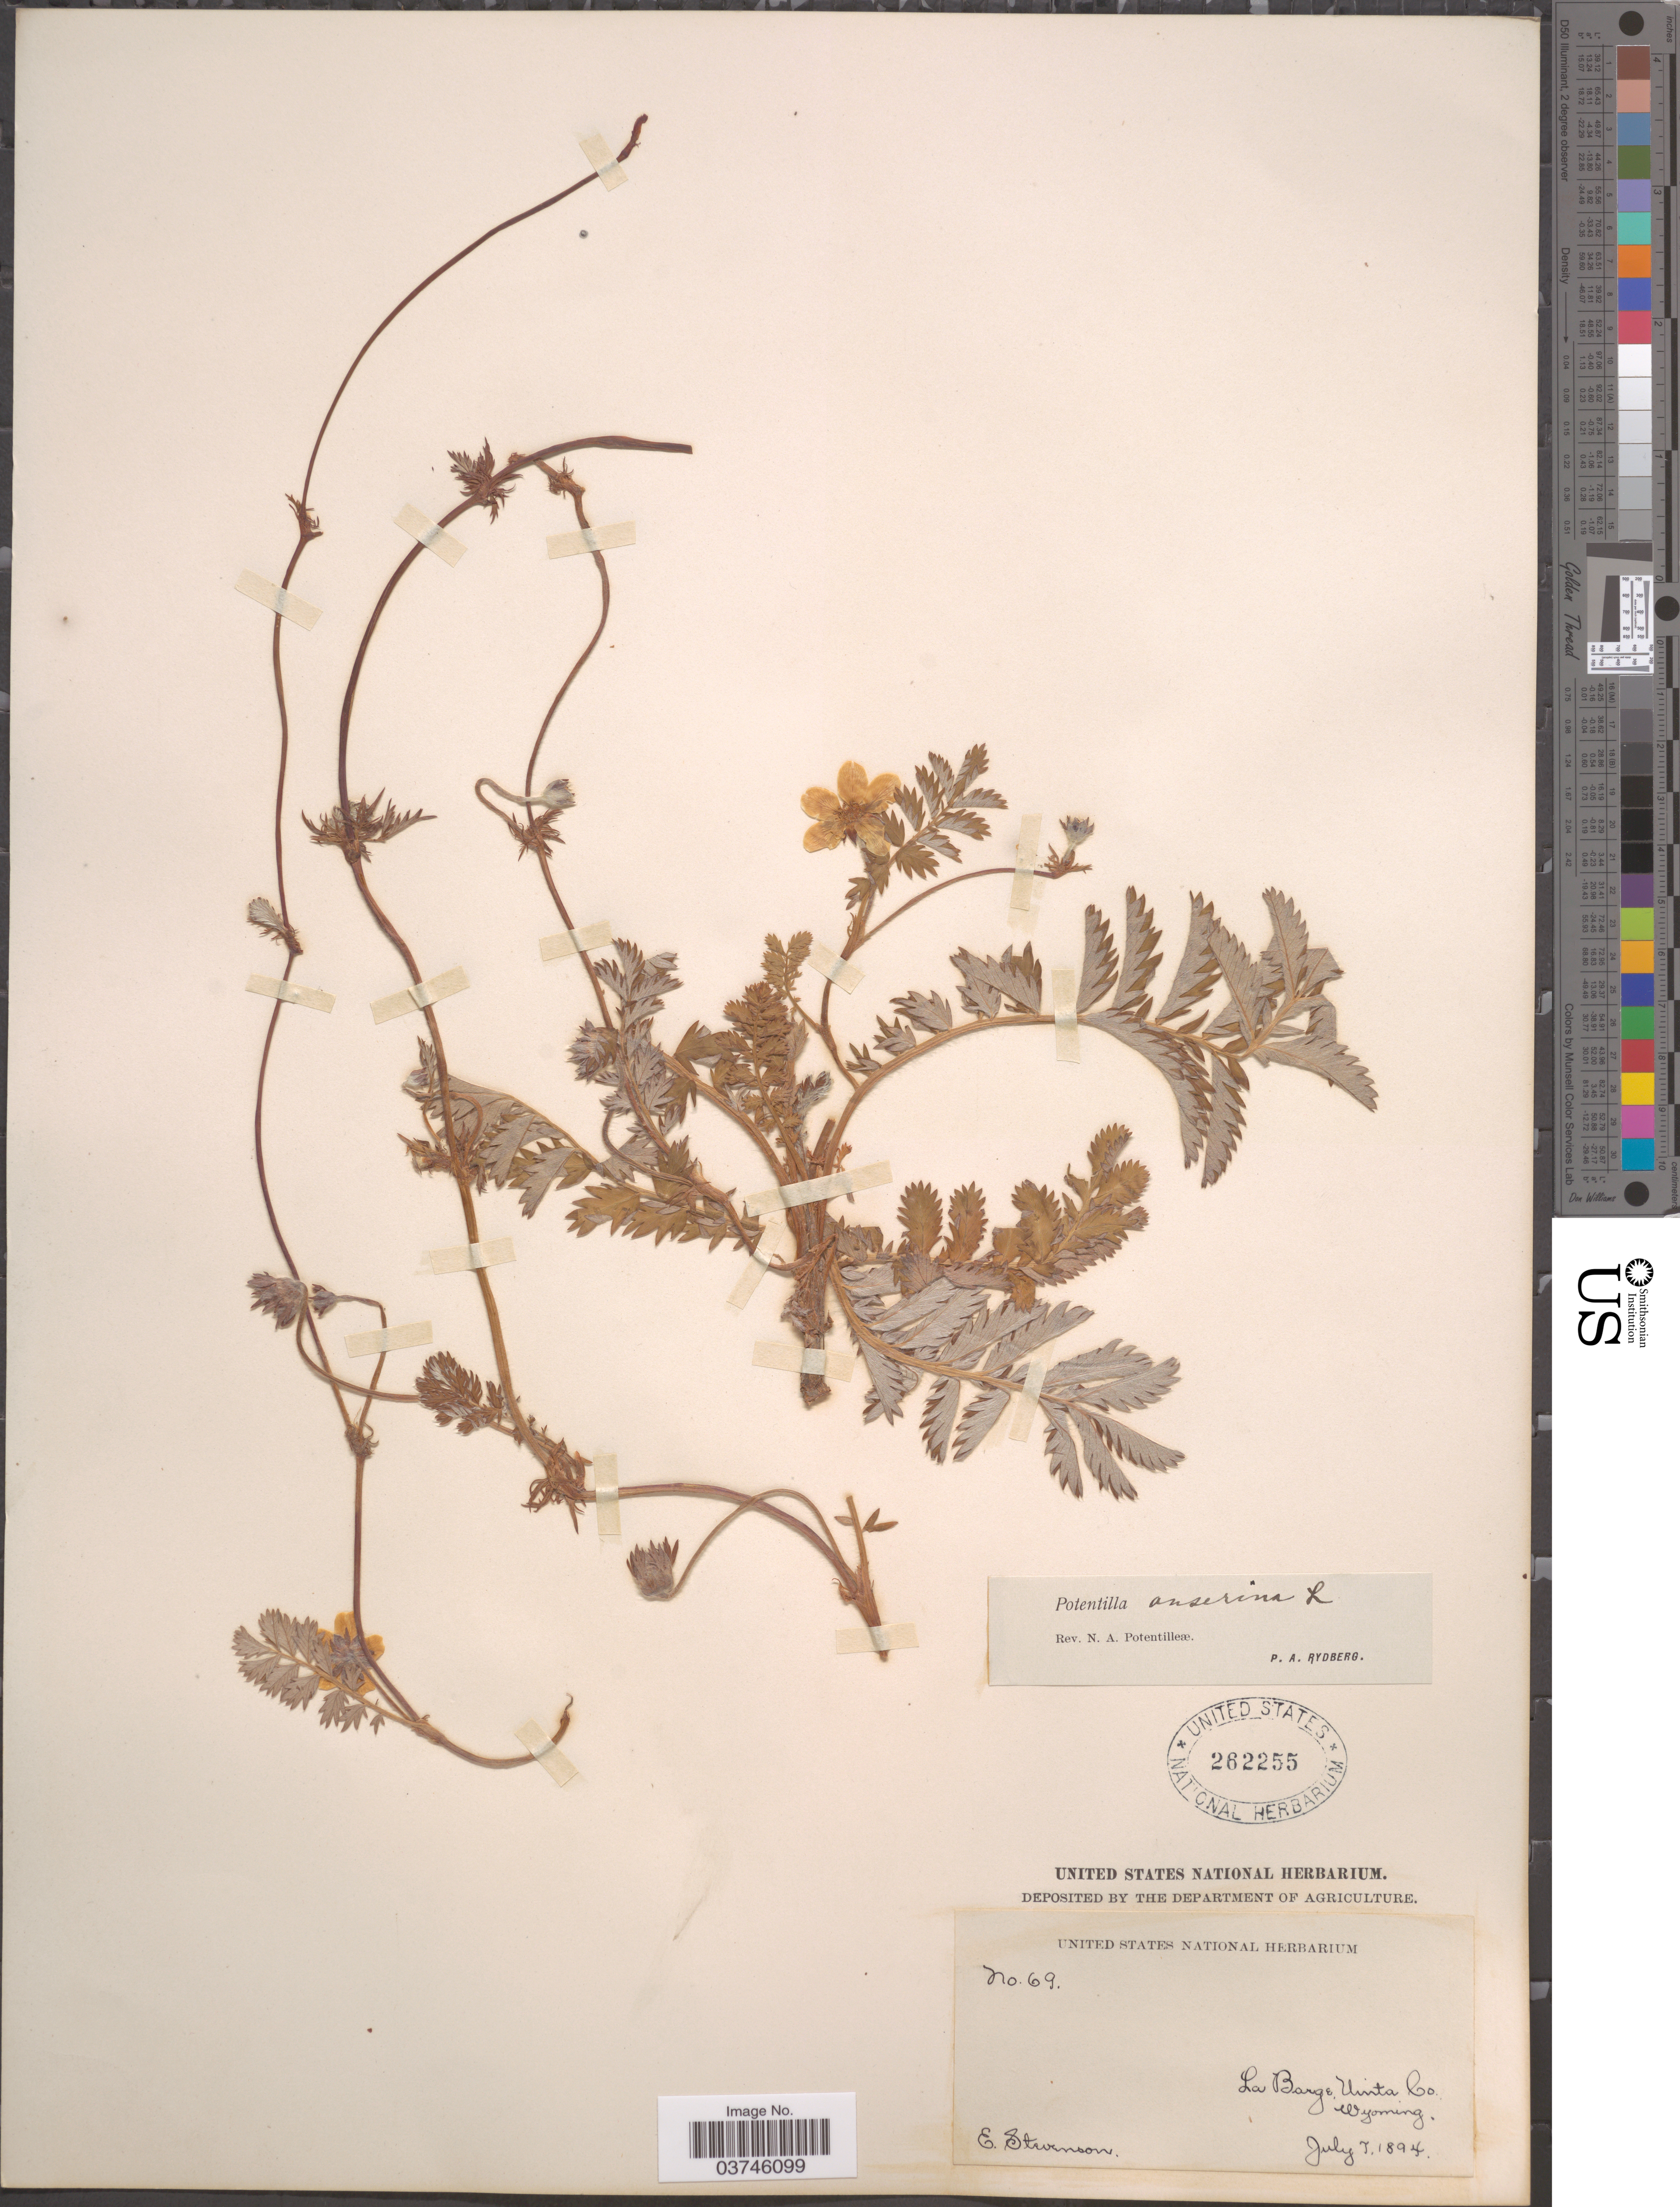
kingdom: Plantae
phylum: Tracheophyta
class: Magnoliopsida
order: Rosales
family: Rosaceae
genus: Argentina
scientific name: Argentina anserina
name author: (L.) Rydb.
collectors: E. Stevenson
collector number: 69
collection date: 1894-07-07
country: United States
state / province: Wyoming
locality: La Barge Uinta Co.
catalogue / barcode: US 262255